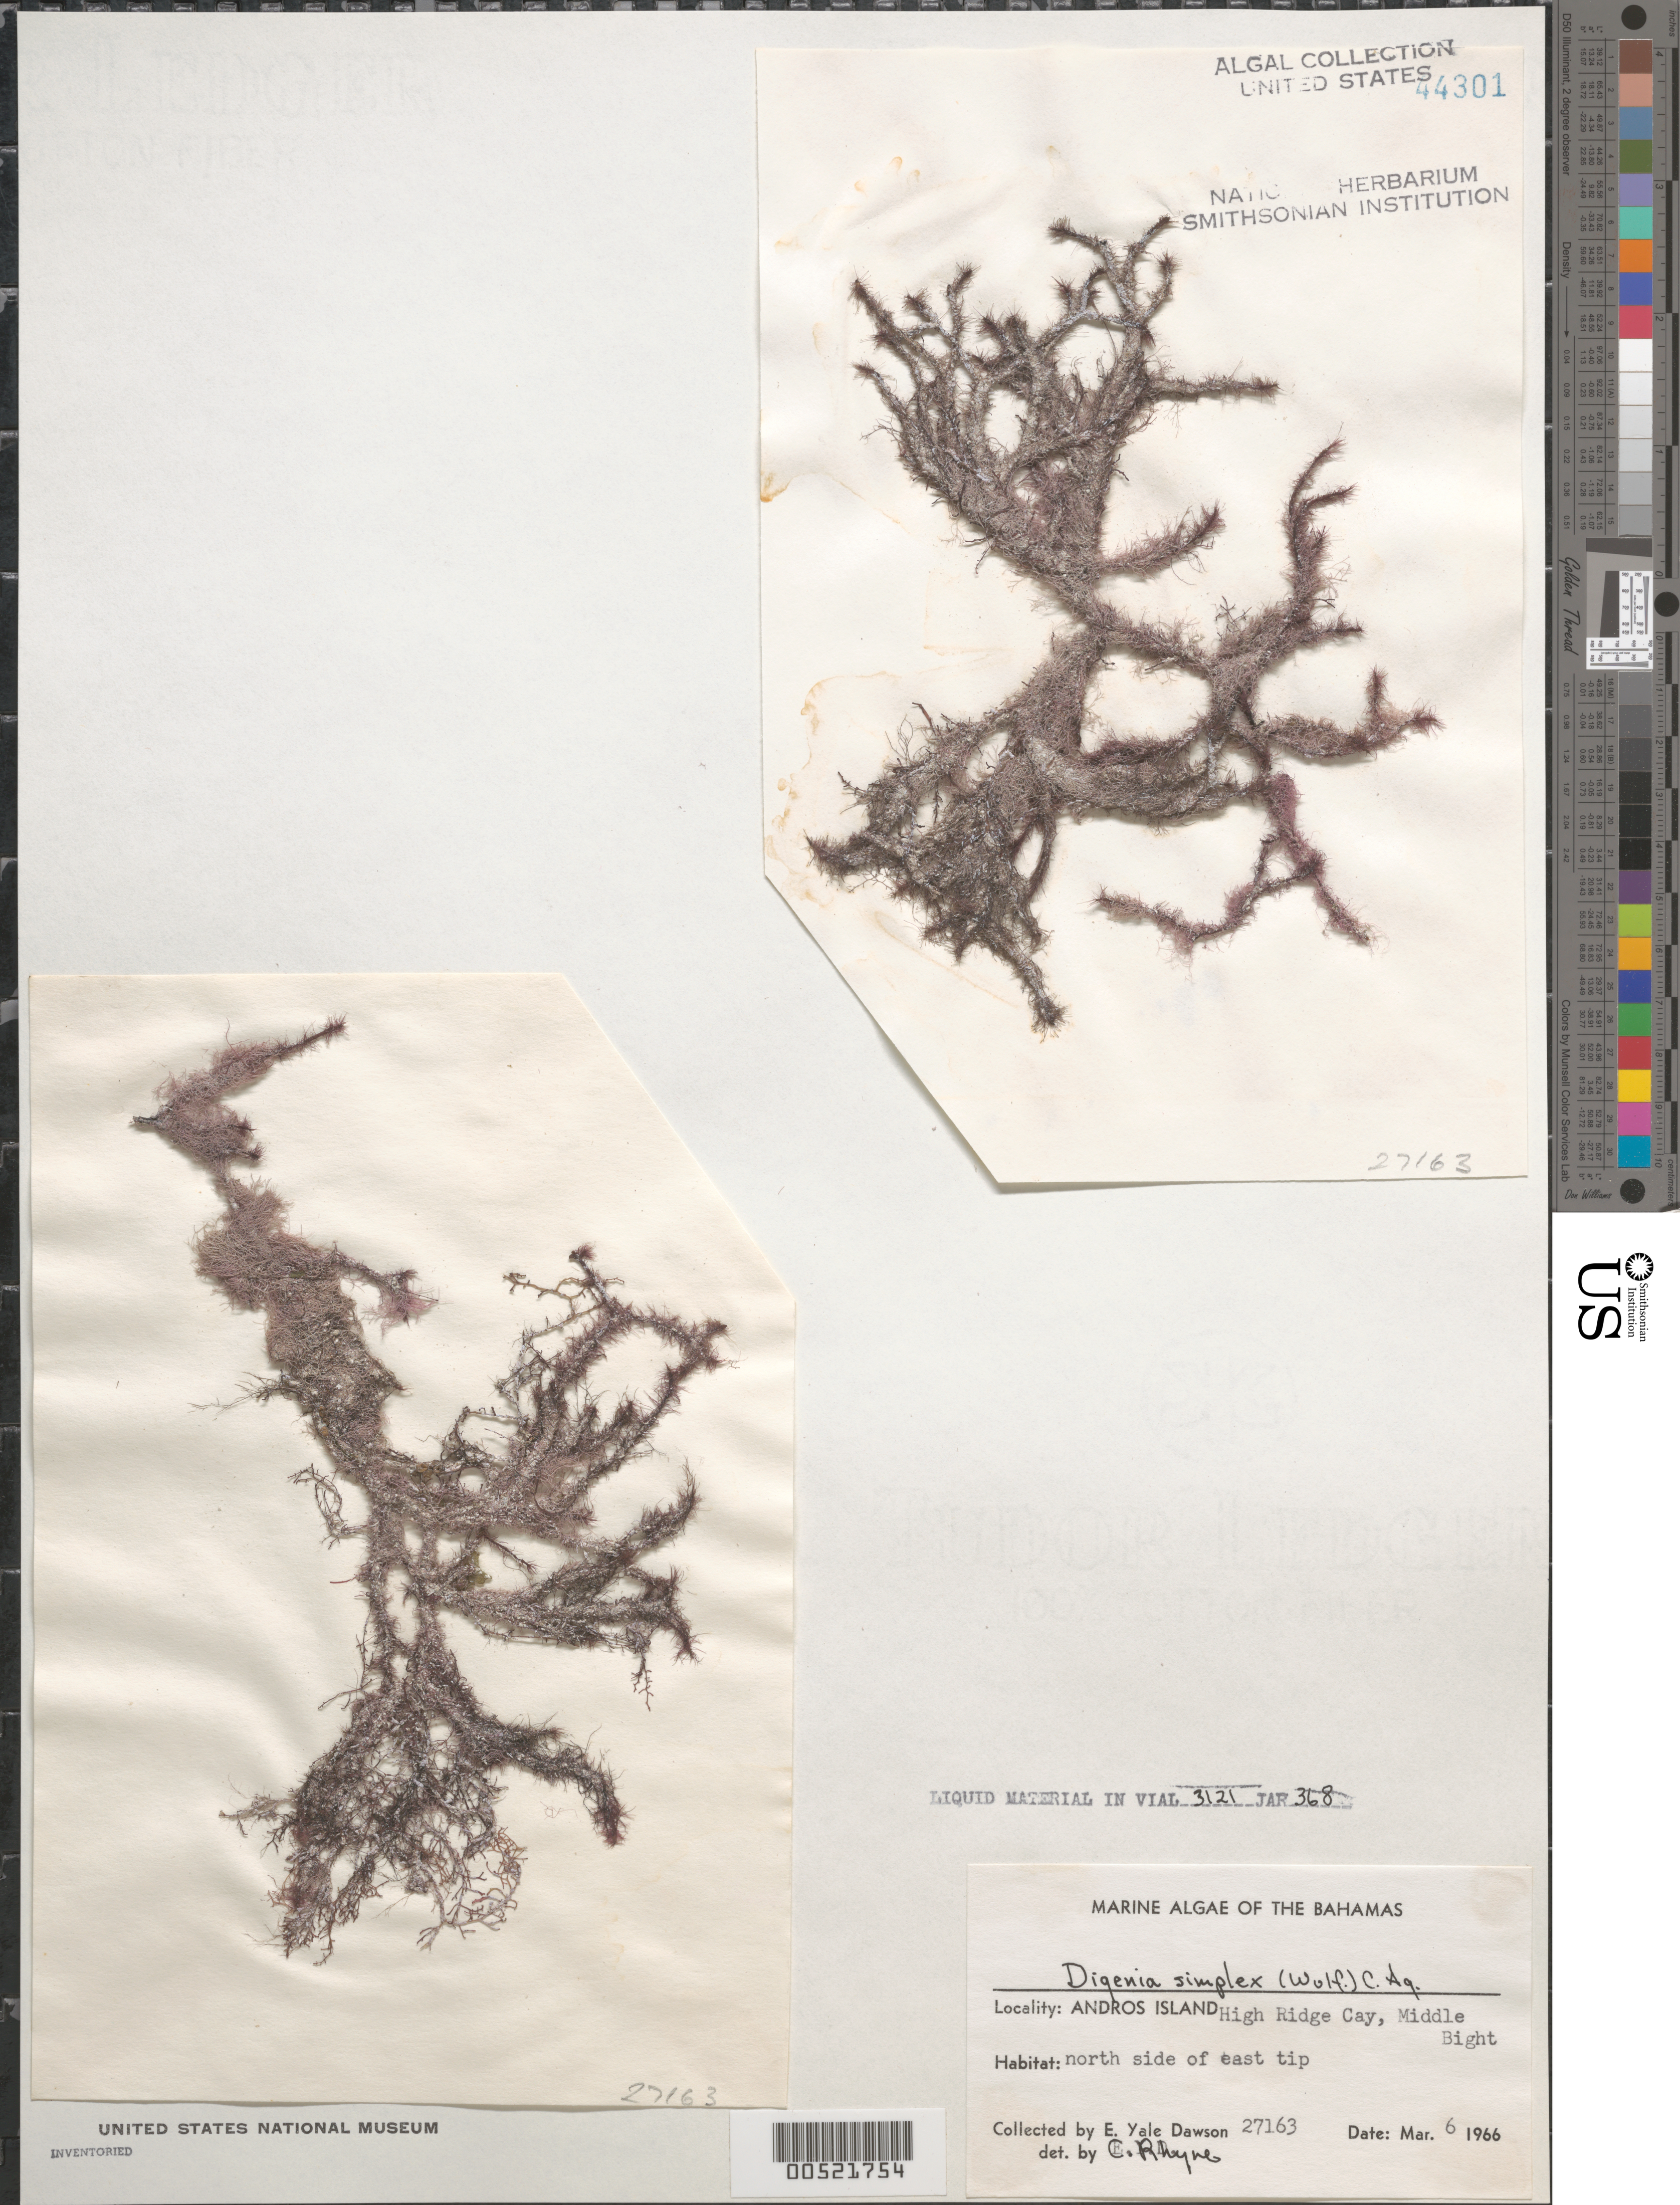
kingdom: Plantae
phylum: Rhodophyta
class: Florideophyceae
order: Ceramiales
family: Rhodomelaceae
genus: Digenea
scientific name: Digenea simplex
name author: (Wulfen) C. Agardh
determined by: Rhyne, C. F.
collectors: E. Y. Dawson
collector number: EYD 27163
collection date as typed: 06 Mar 1966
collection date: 1966-03-06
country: Bahamas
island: High Ridge Cay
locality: Middle Bight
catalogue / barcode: US 44301